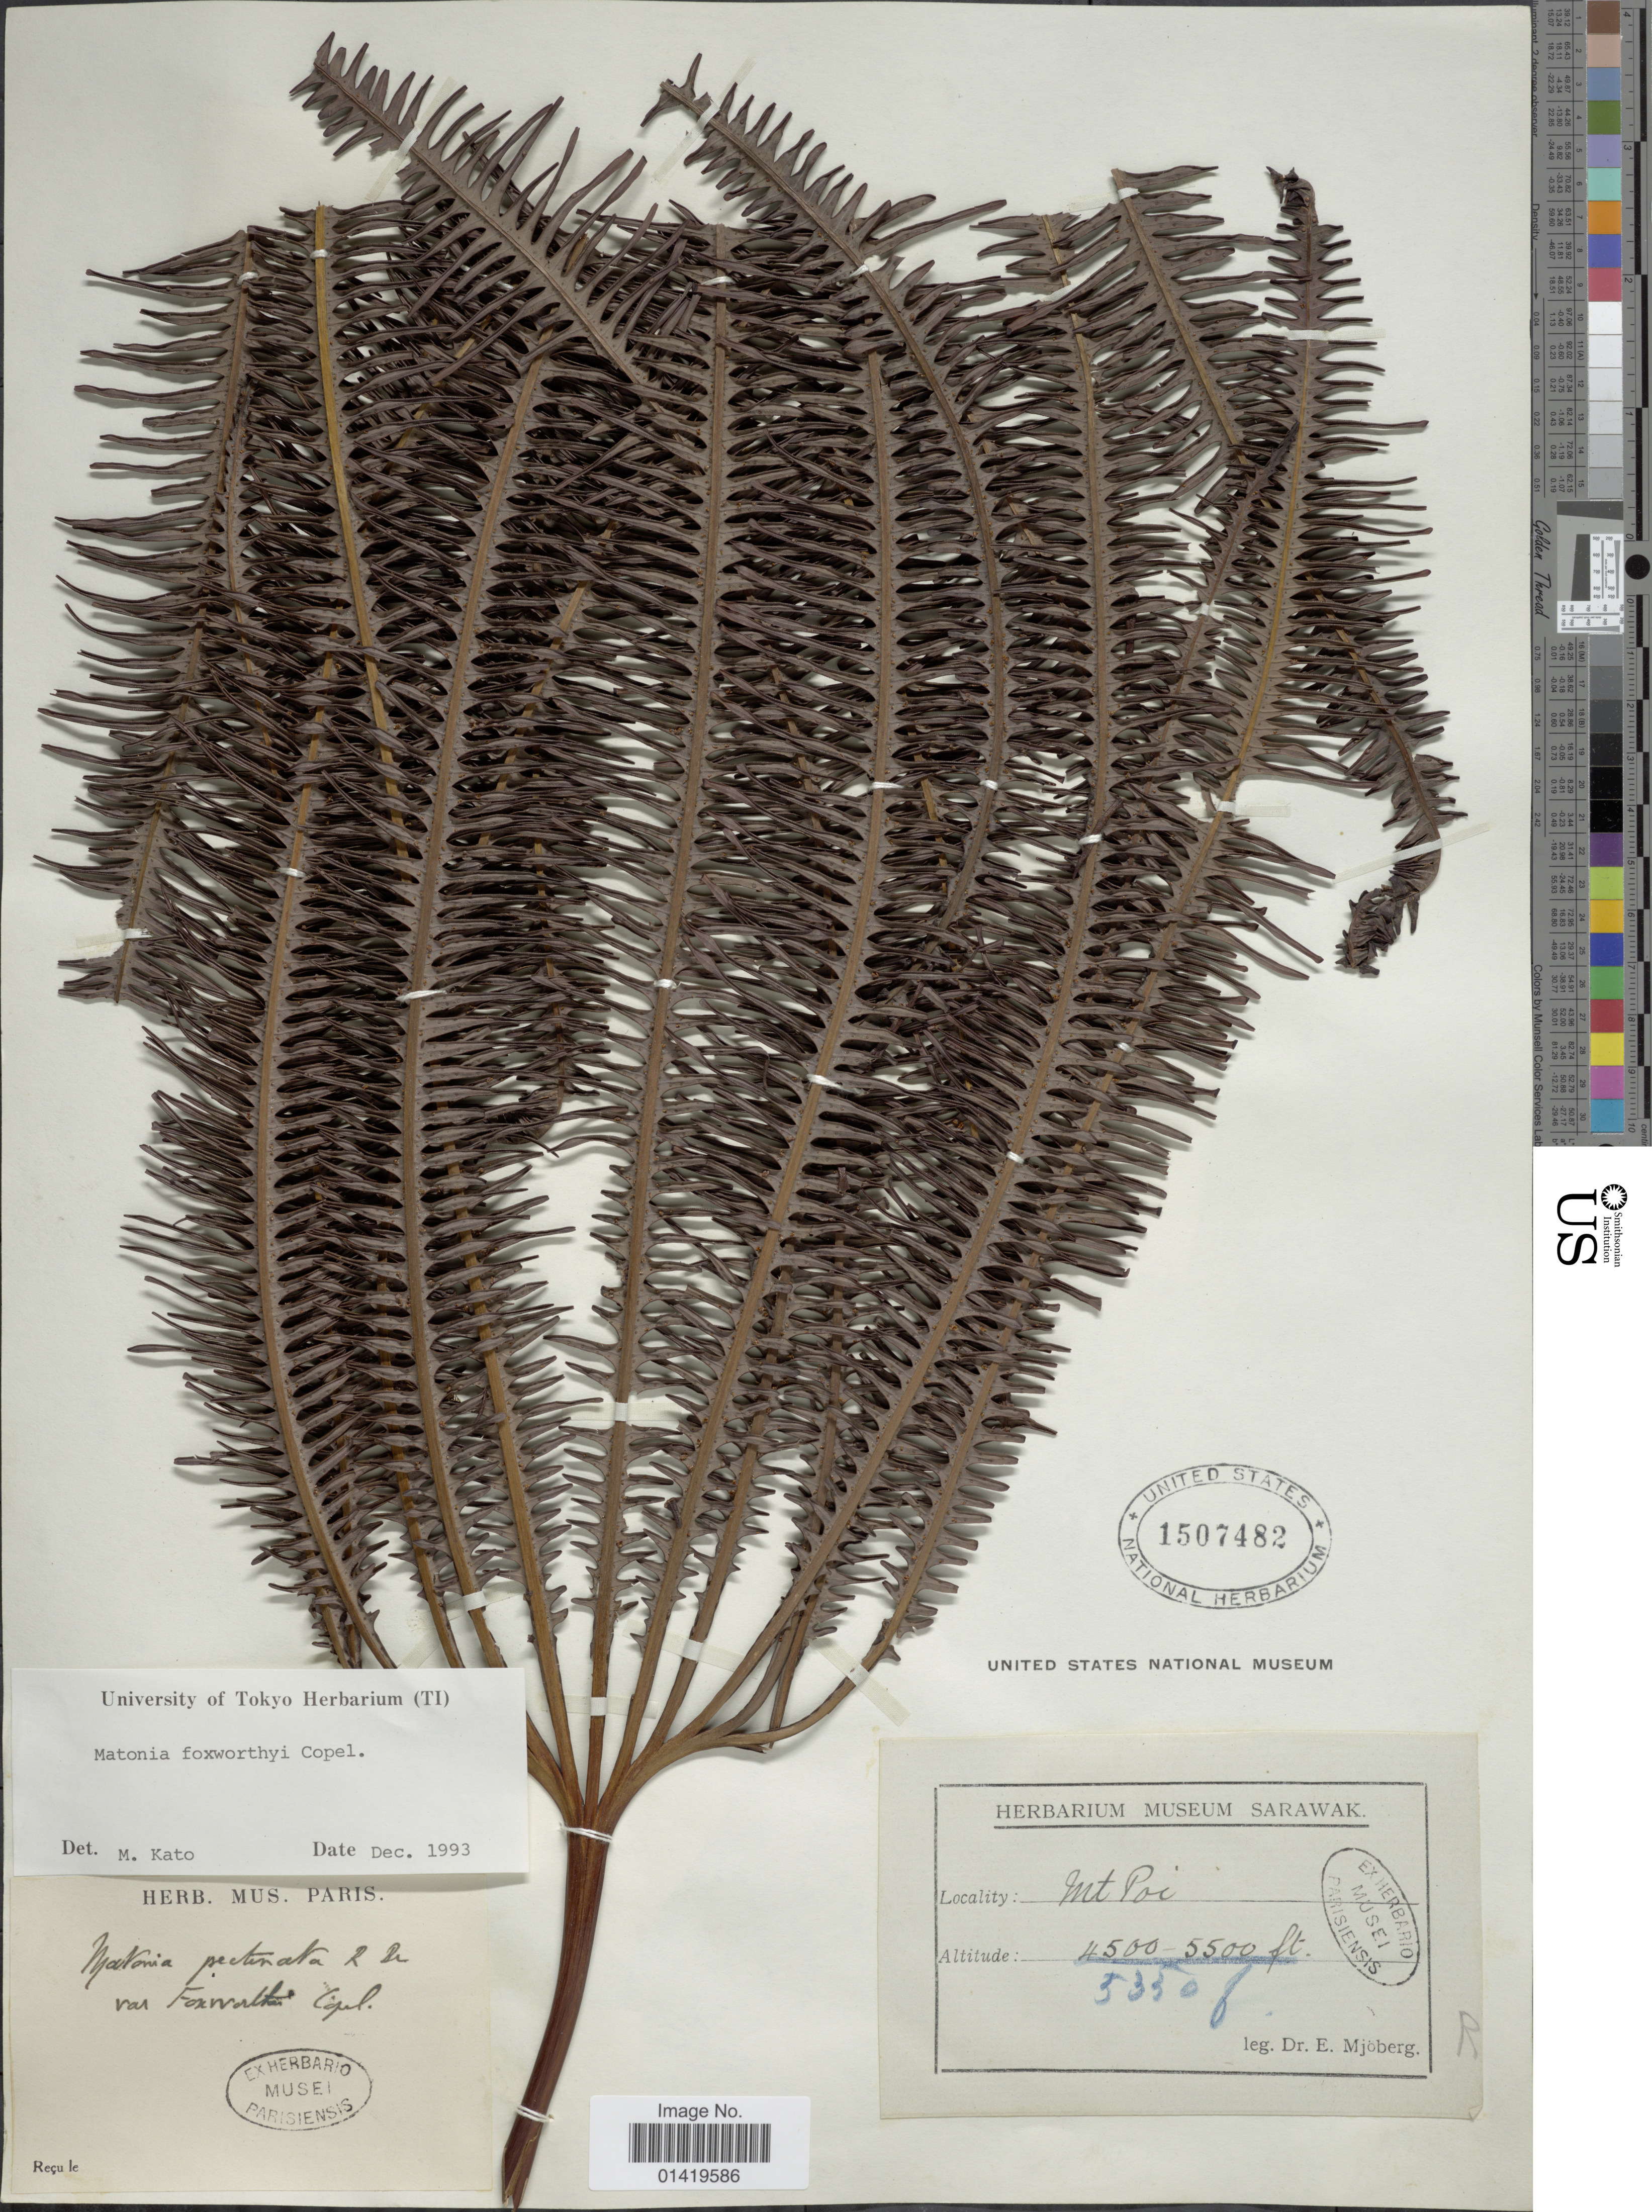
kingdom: Plantae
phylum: Tracheophyta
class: Polypodiopsida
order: Gleicheniales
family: Matoniaceae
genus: Matonia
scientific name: Matonia foxworthyi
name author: Copel.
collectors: E. Mjoberg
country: Malaysia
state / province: Sarawak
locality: Mt Poi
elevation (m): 1631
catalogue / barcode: US 1507482